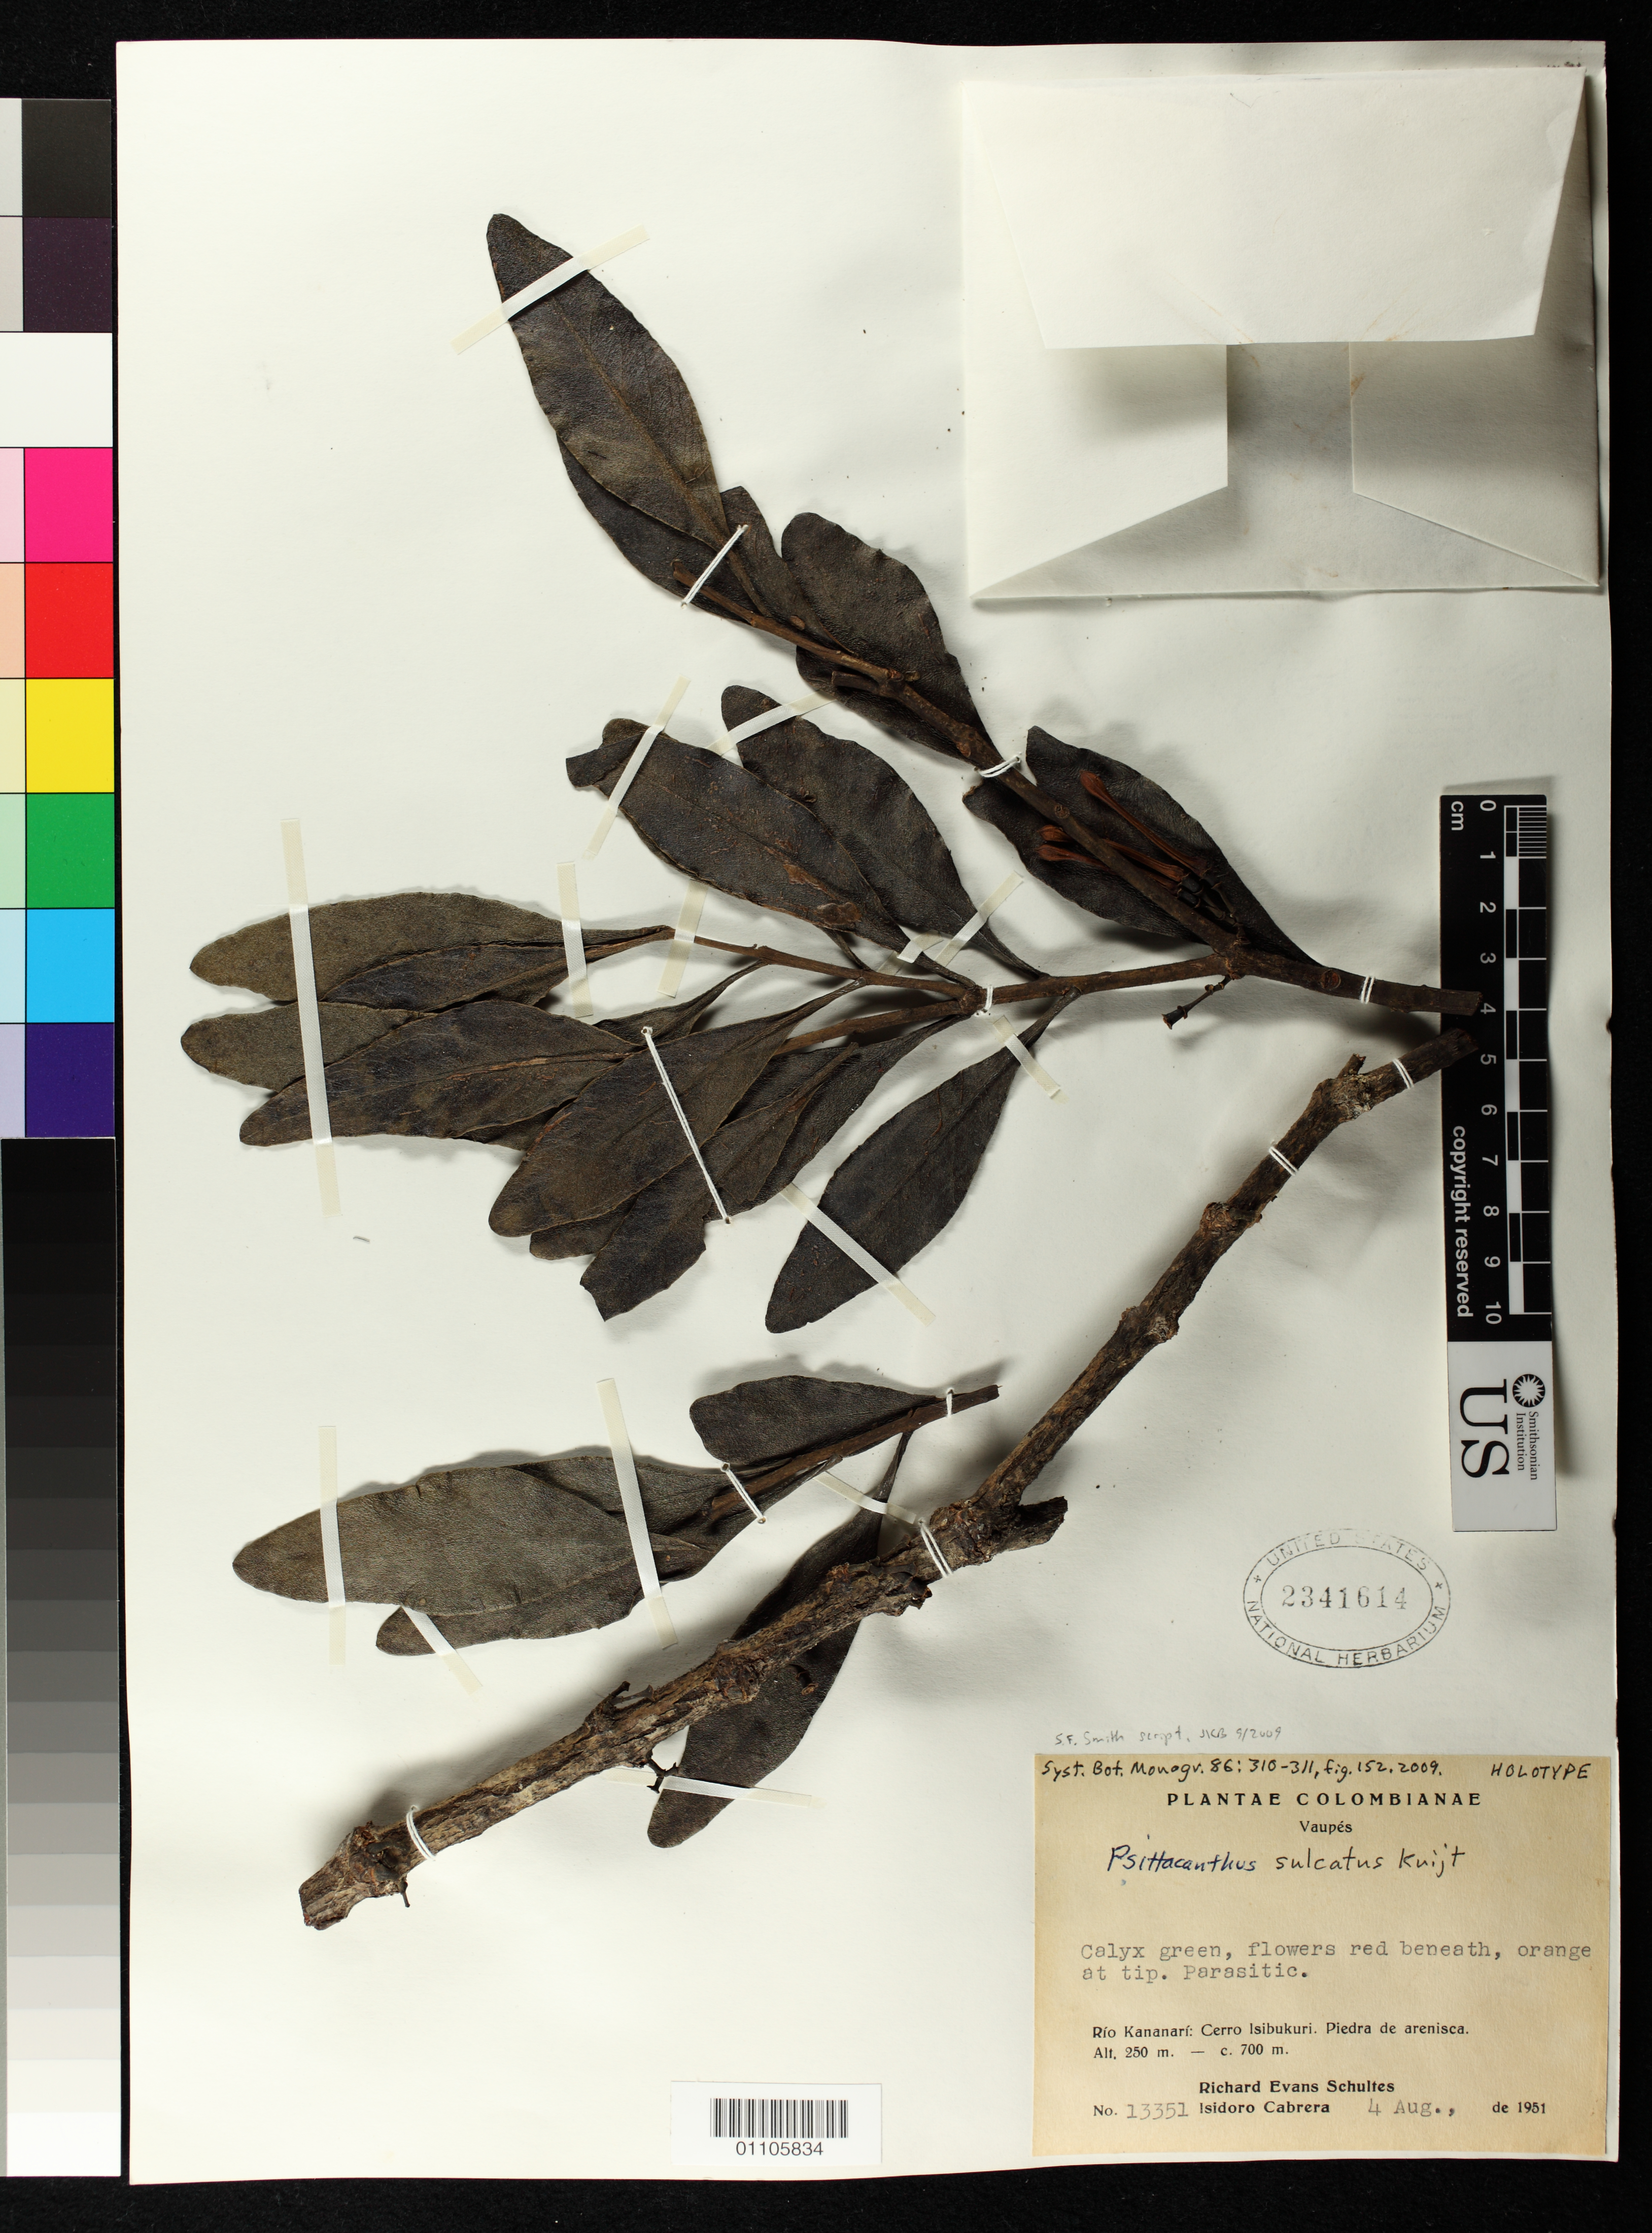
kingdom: Plantae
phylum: Tracheophyta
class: Magnoliopsida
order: Santalales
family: Loranthaceae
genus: Psittacanthus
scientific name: Psittacanthus sulcatus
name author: Kuijt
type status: Holotype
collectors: R. E. Schultes & I. Cabrera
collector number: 13351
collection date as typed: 04 Aug 1951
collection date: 1951-08-04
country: Colombia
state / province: Vaupés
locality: Rio Kananari, Cerro Isibukuri.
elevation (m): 250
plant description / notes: This sheet is presumably the holotype, although not annotated as such by Kuijt or cited by USNH sheet number in protologue. [Specimen label annotated with name & "HOLOTYPE", S.F. Smith script]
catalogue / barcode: US 2341614